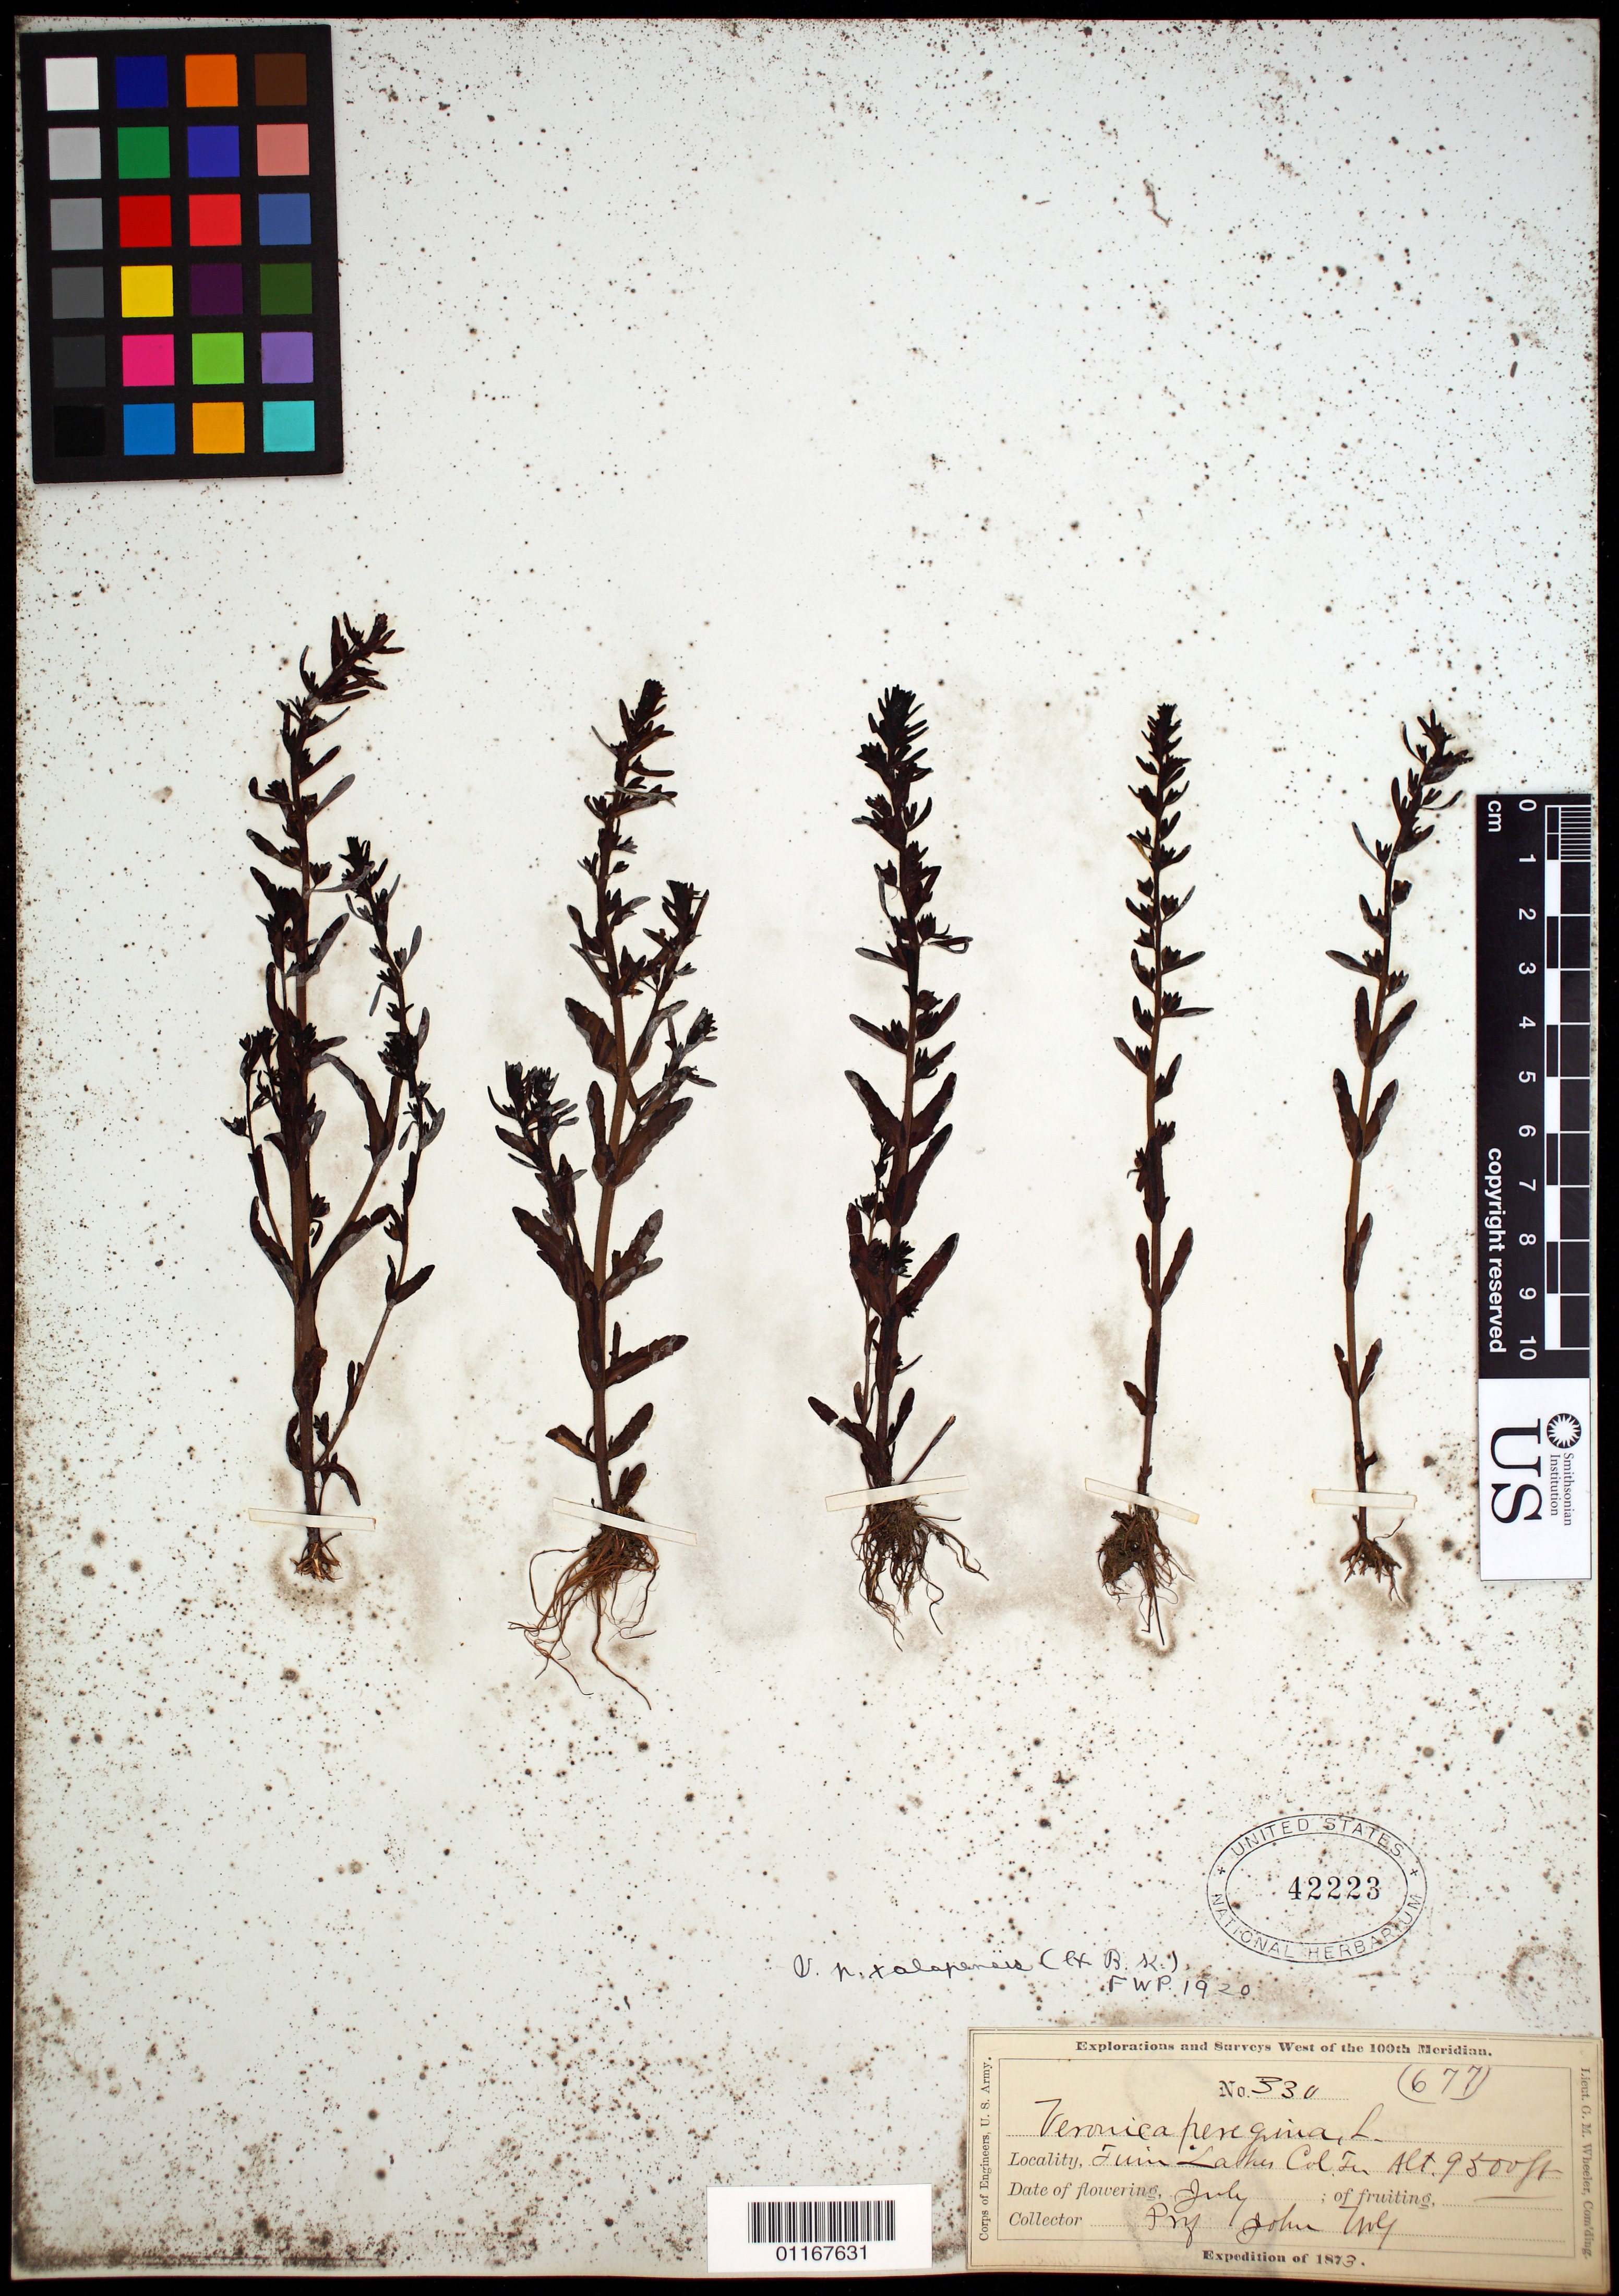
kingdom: Plantae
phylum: Tracheophyta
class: Magnoliopsida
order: Lamiales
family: Plantaginaceae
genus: Veronica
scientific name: Veronica peregrina var. xalapensis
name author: Kunth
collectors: J. Wolf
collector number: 330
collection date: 1873-07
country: United States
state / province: Colorado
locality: Twin Lake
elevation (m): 2896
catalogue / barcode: US 42223